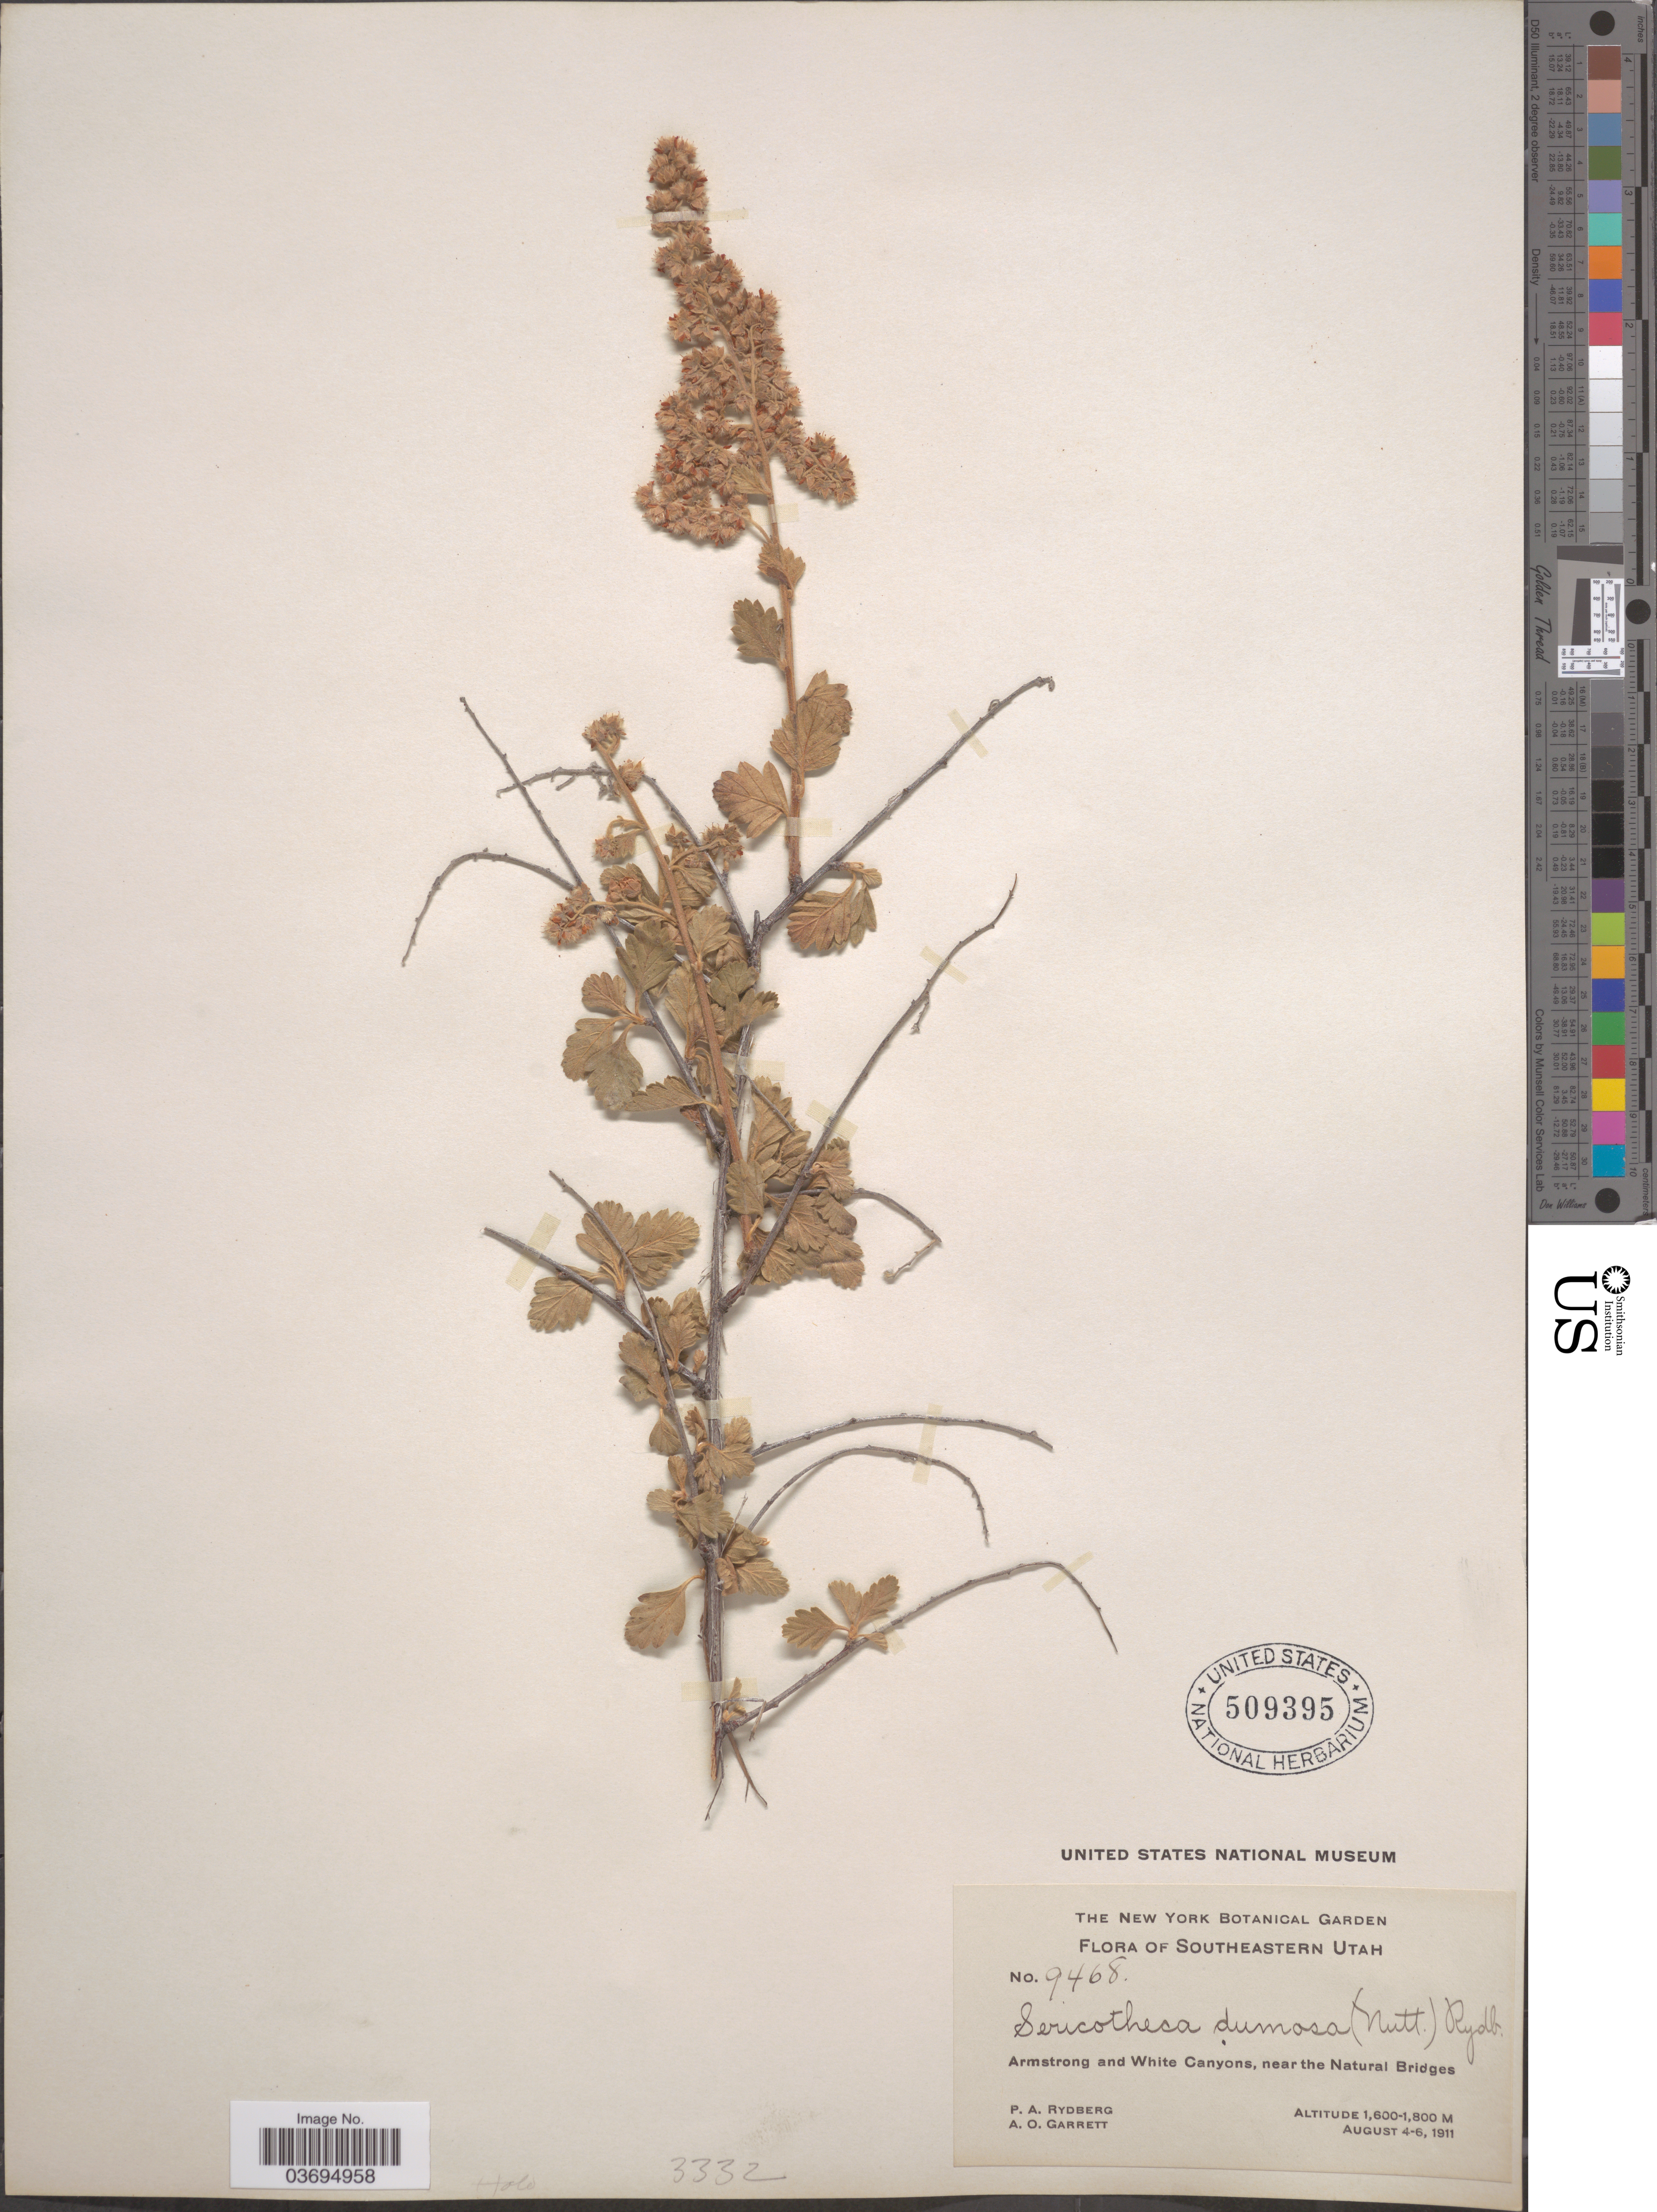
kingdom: Plantae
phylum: Tracheophyta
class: Magnoliopsida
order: Rosales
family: Rosaceae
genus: Holodiscus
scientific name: Holodiscus discolor var. dumosus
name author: Maxim. ex J.M. Coult.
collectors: P. A. Rydberg & A. O. Garrett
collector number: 9468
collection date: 1911-08-04/1911-08-06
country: United States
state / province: Utah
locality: Southeastern Utah. Armstrong and White Canyons, near the Natural Bridges.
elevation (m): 1600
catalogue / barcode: US 509395